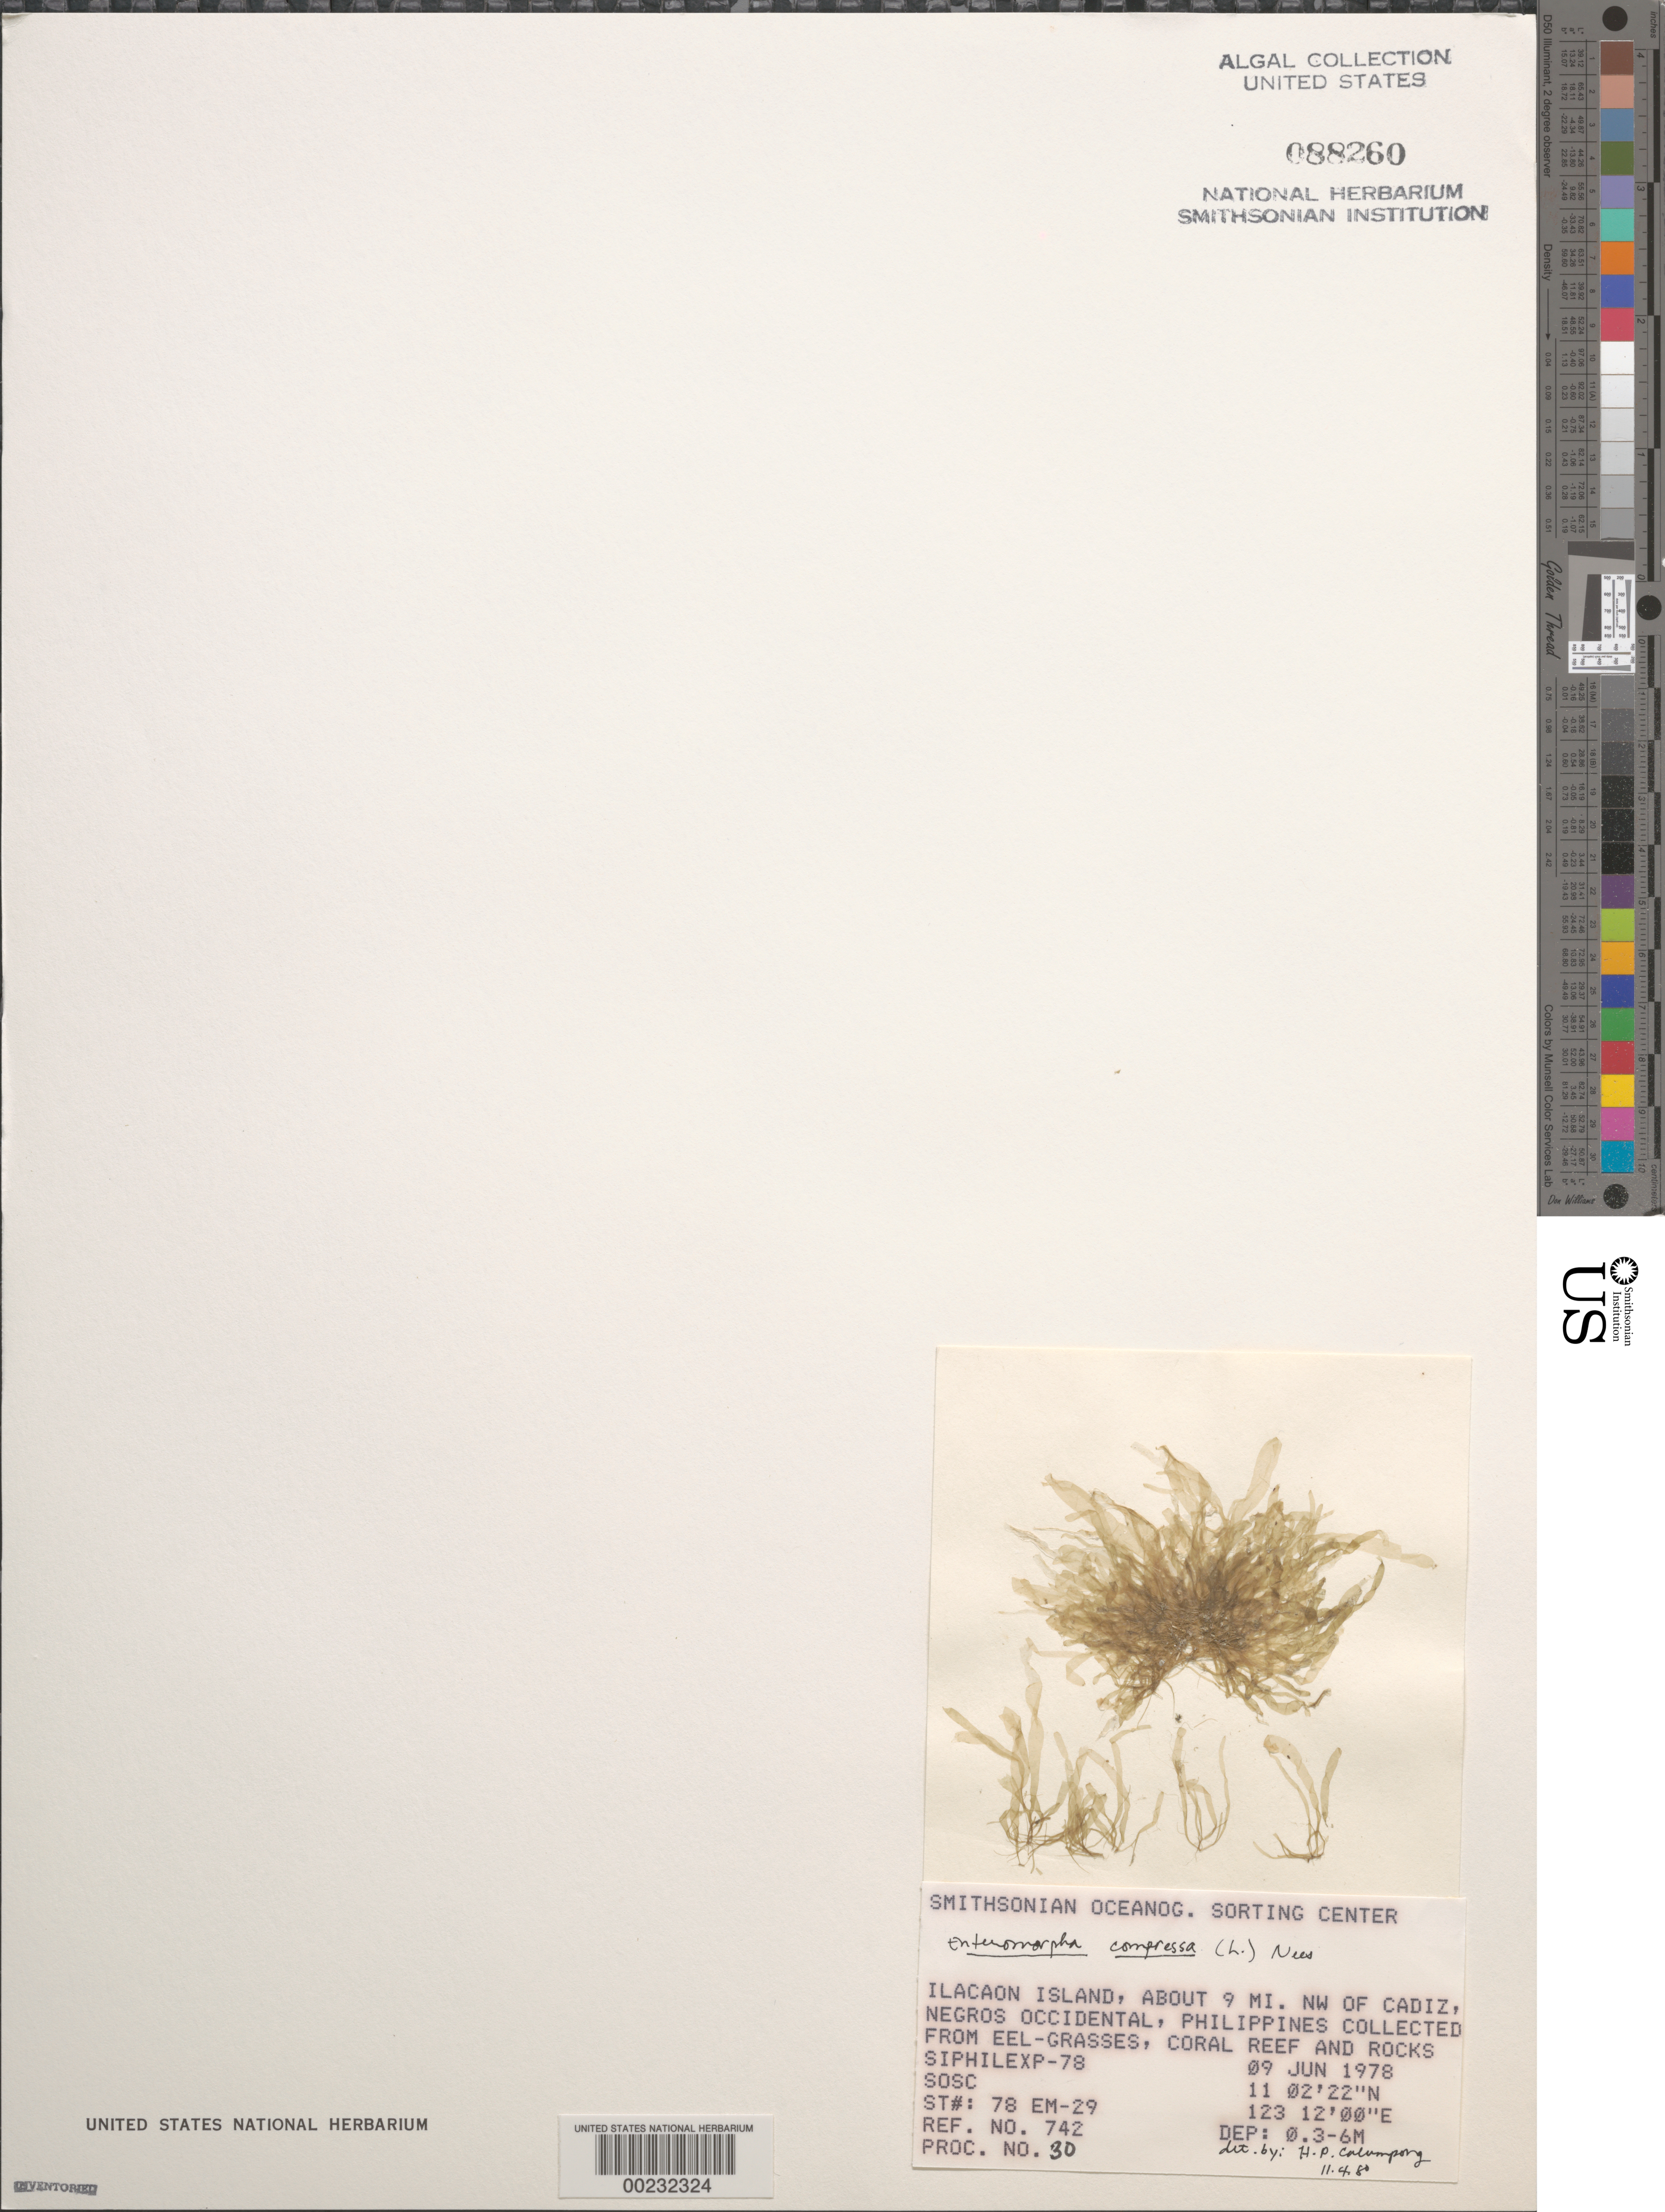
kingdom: Plantae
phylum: Chlorophyta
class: Ulvophyceae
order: Ulvales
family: Ulvaceae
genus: Ulva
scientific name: Ulva compressa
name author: L.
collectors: SOSC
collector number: Station 78 Em-29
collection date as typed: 09 Jun 1978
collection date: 1978-06-09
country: Philippines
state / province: Western Visayas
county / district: Negros Occidental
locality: Ilacaon island, northwest of cadiz, negros occidental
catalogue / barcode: US 88260